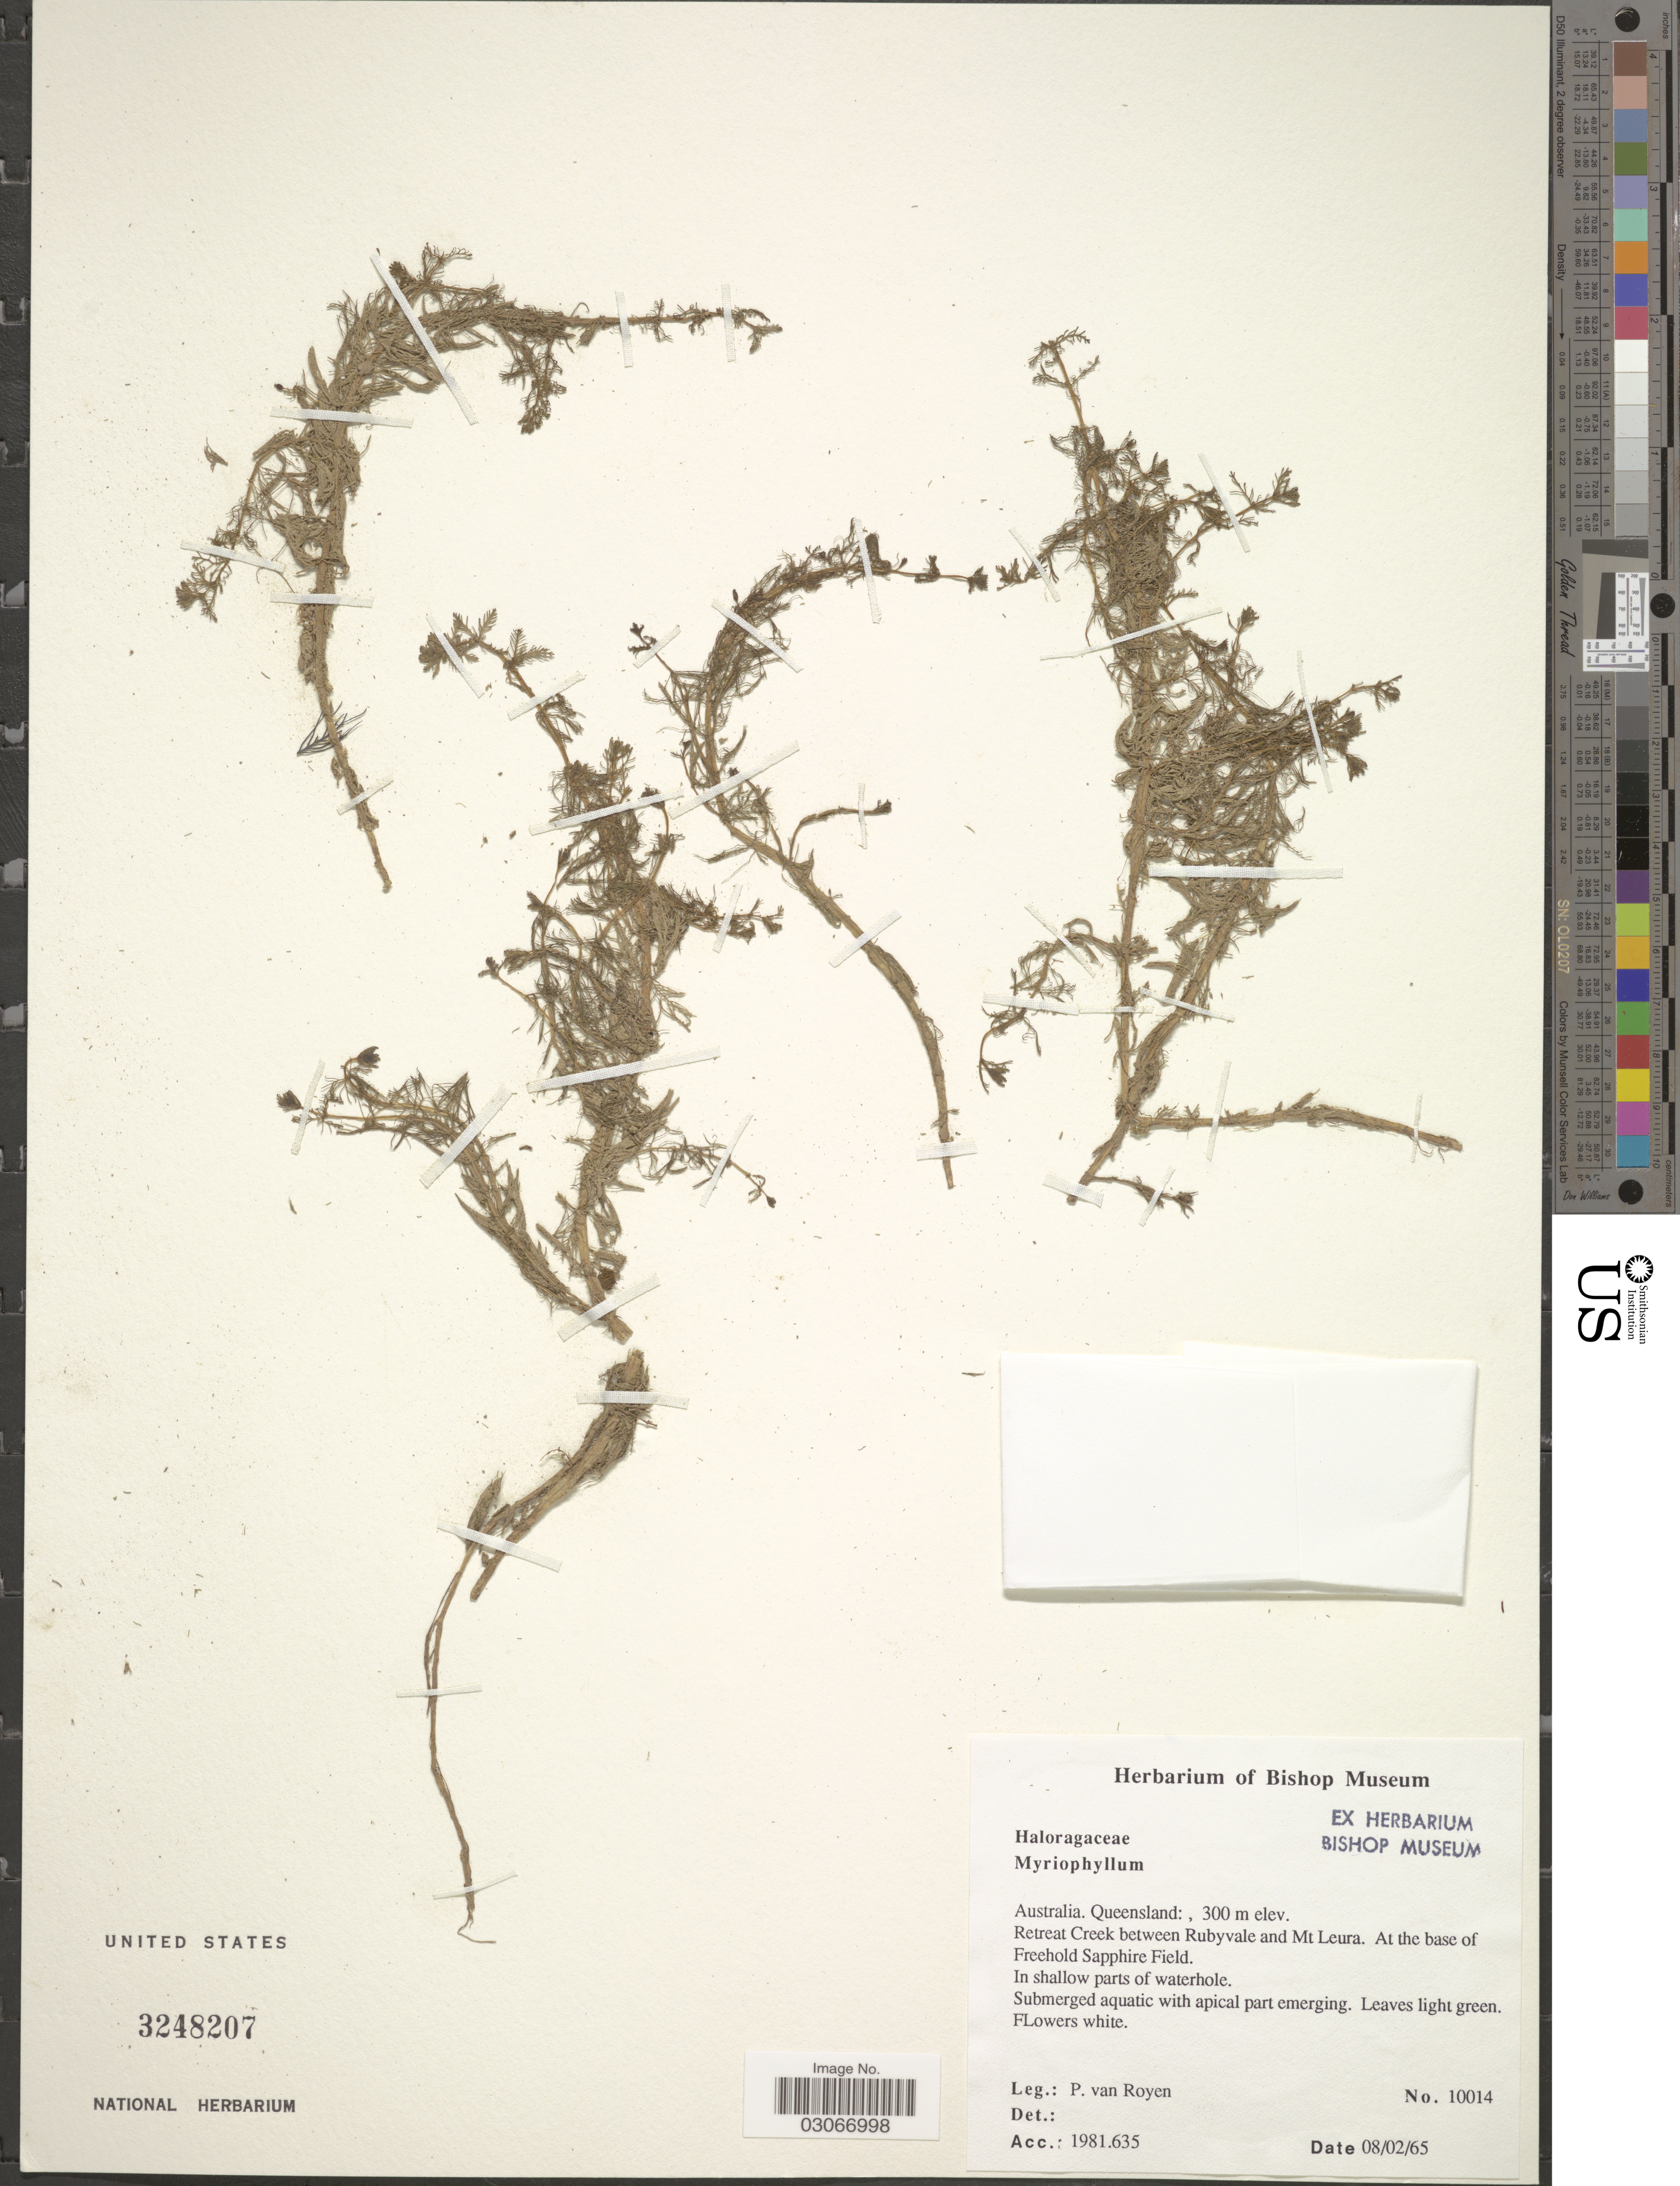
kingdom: Plantae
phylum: Tracheophyta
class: Magnoliopsida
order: Saxifragales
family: Haloragaceae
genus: Myriophyllum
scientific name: Myriophyllum sp.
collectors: P. van Royen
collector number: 10014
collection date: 1965-02-08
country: Australia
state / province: Queensland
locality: Retreat Creek between Rubyvale and Mt. Leura. At the base of Freehold Sapphire Field.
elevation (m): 300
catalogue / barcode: US 3248207